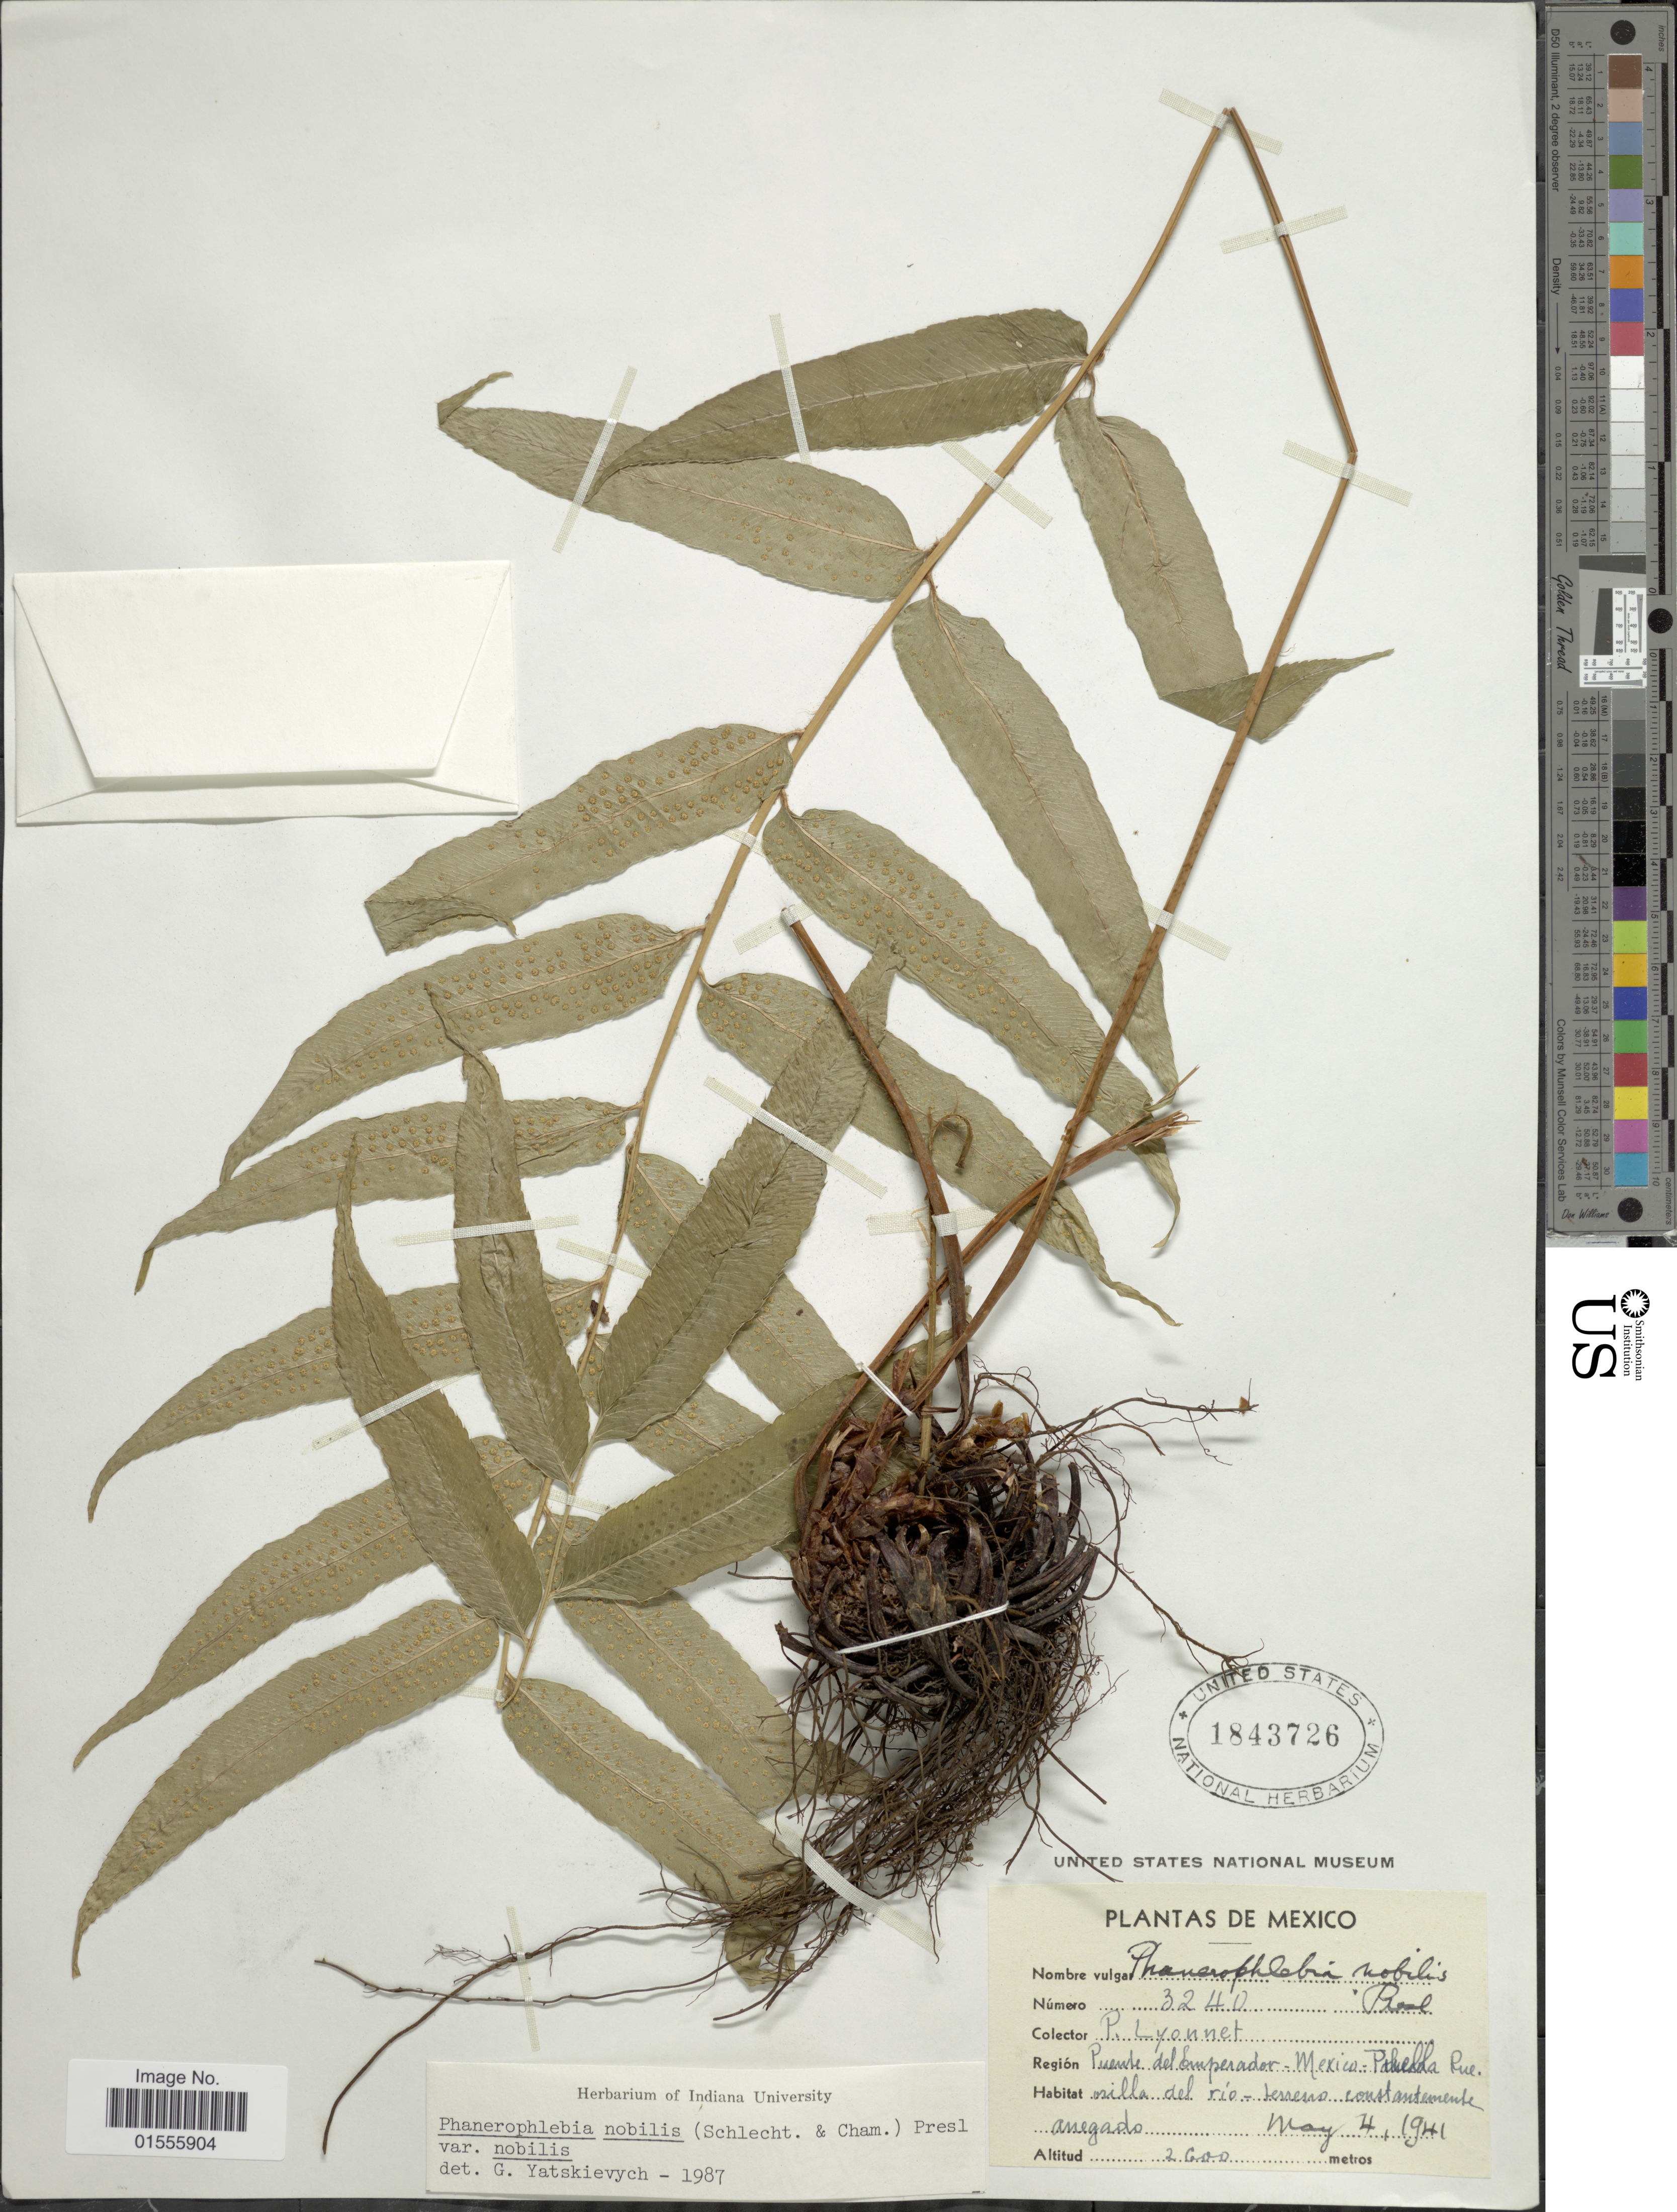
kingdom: Plantae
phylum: Tracheophyta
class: Polypodiopsida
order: Polypodiales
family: Dryopteridaceae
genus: Phanerophlebia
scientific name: Phanerophlebia nobilis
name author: (Schltdl. & Cham.) C. Presl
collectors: P. Lyonnet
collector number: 3240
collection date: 1944-05-04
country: Mexico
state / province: Puebla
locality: Puente del Emperador - orilla del rio-terreno constatemente anegado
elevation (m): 2600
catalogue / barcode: US 1843726